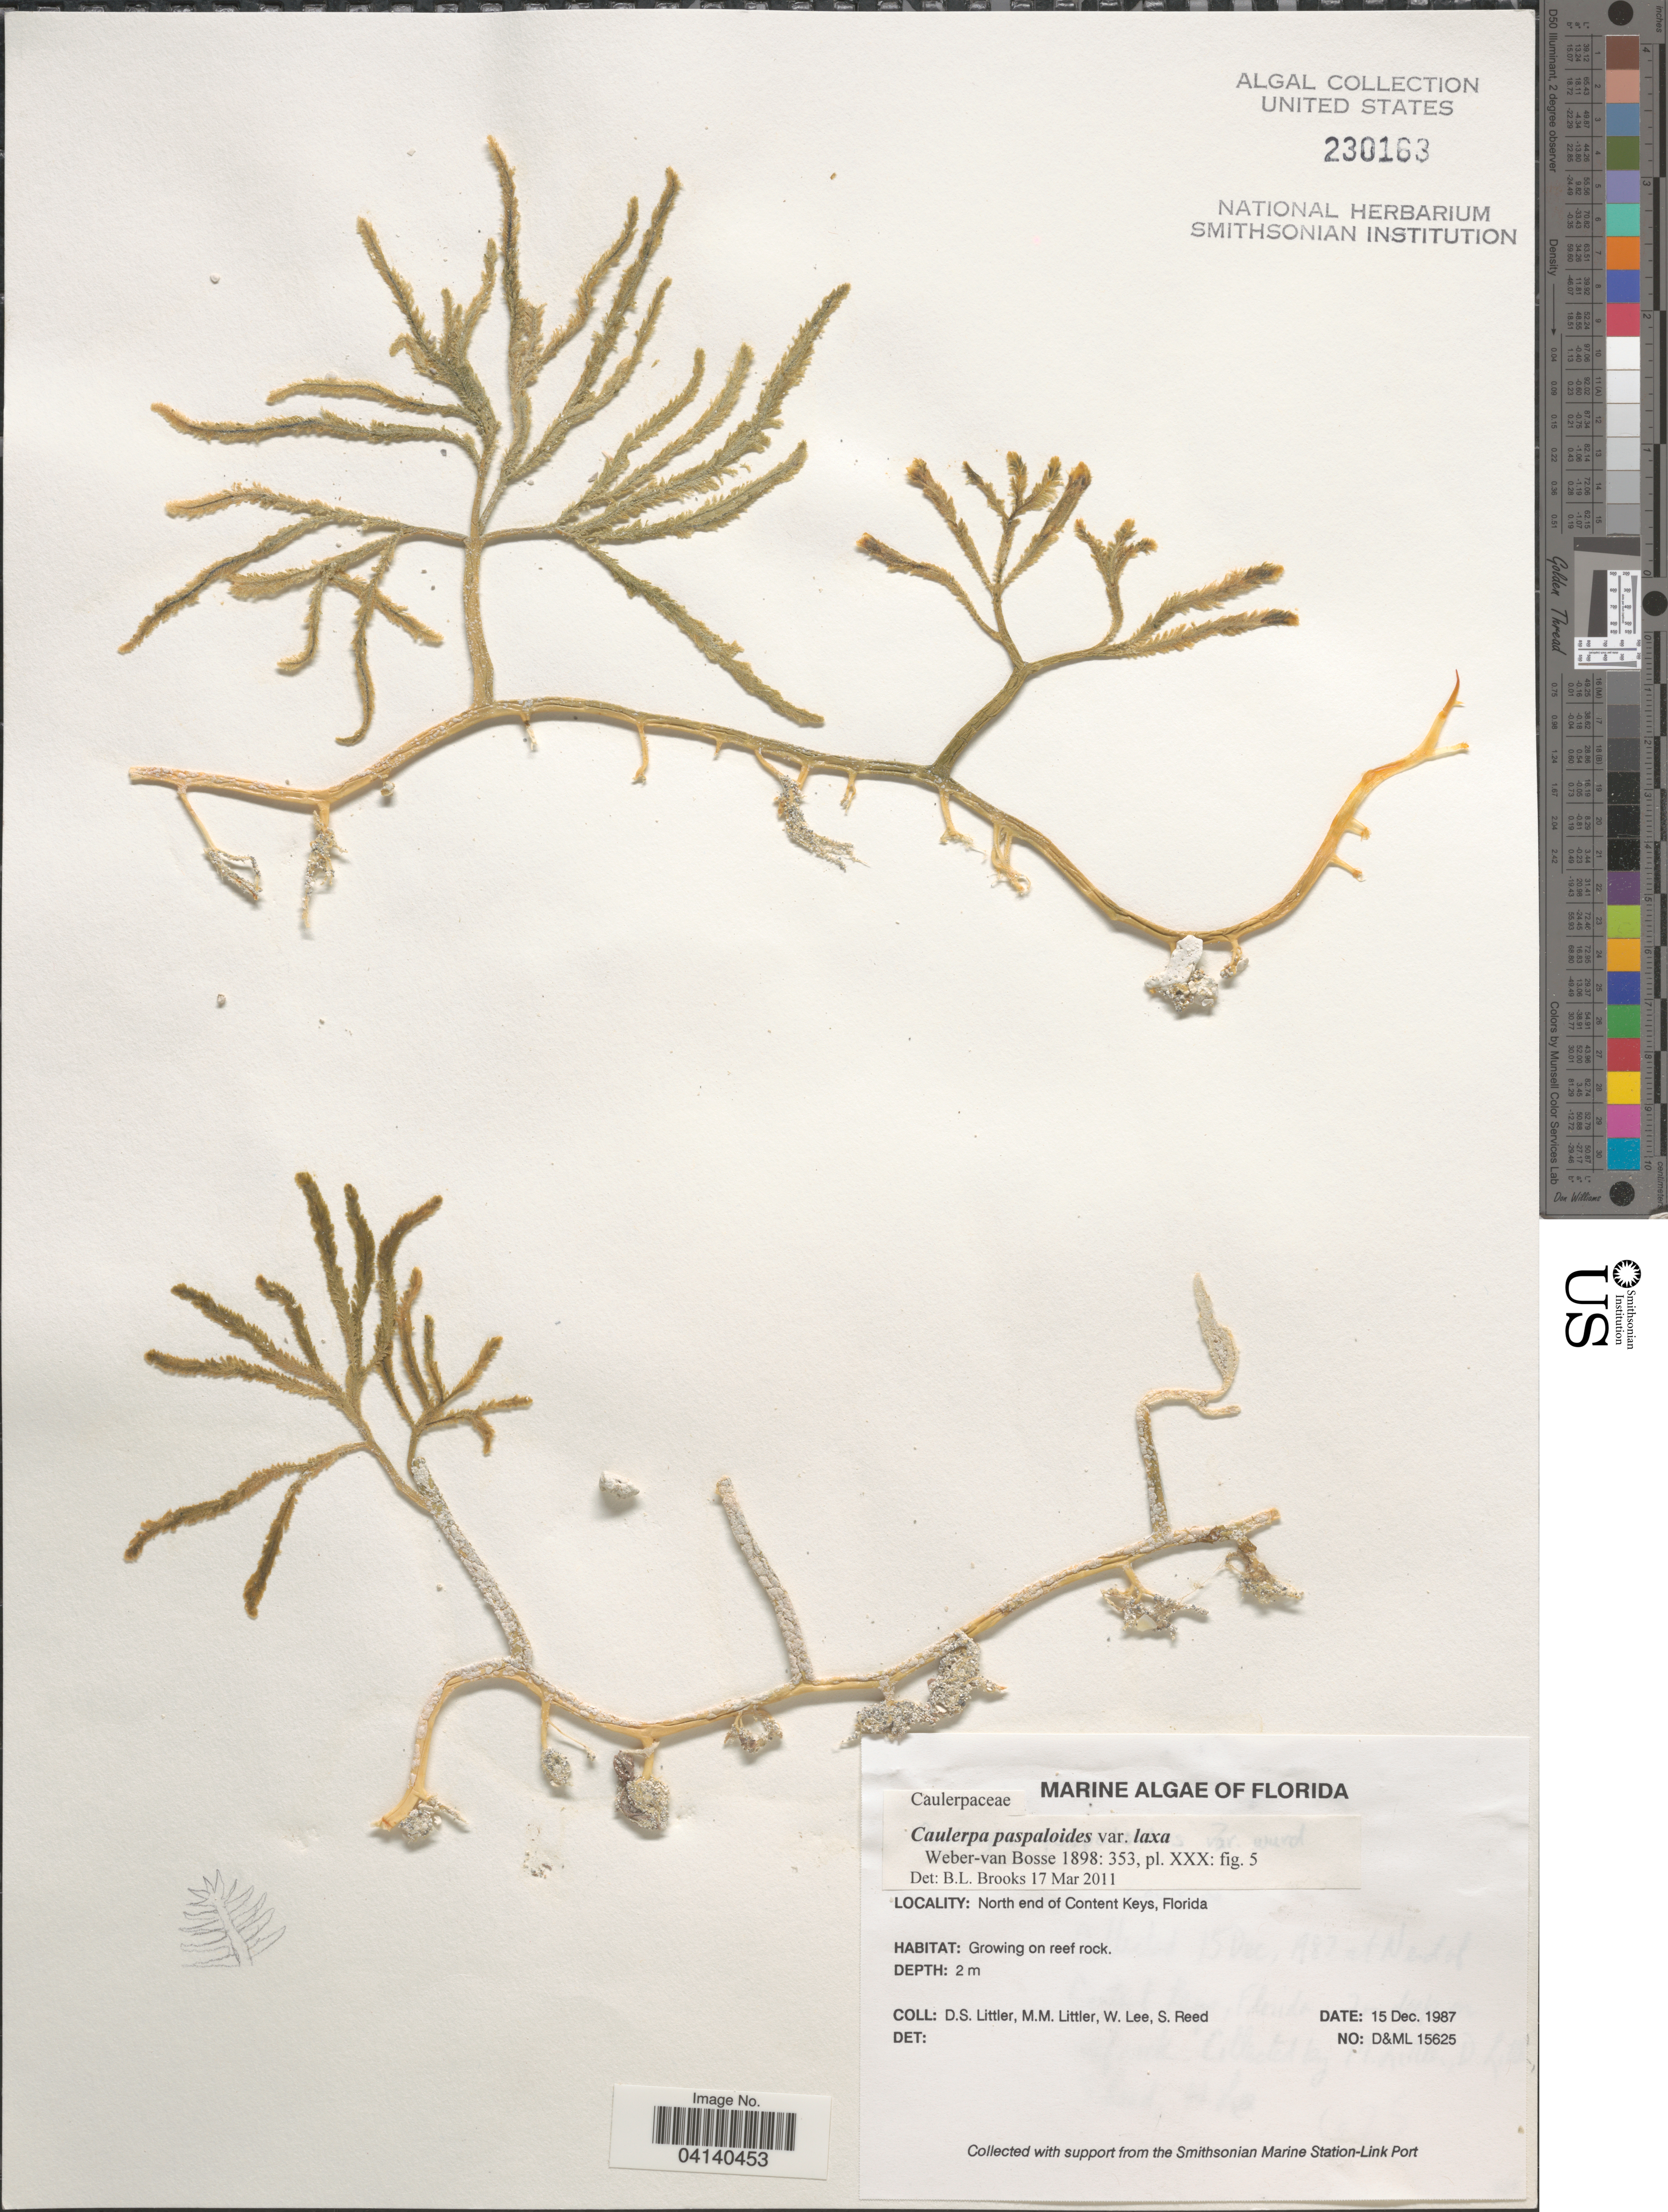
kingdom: Plantae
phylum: Chlorophyta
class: Ulvophyceae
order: Bryopsidales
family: Caulerpaceae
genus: Caulerpa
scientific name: Caulerpa paspaloides var. laxa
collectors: D. S. Littler, W. Lee & S. Reed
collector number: D&ML15625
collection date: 1987-12-15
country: United States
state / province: Florida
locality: North end of Content Keys.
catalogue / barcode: US 230163